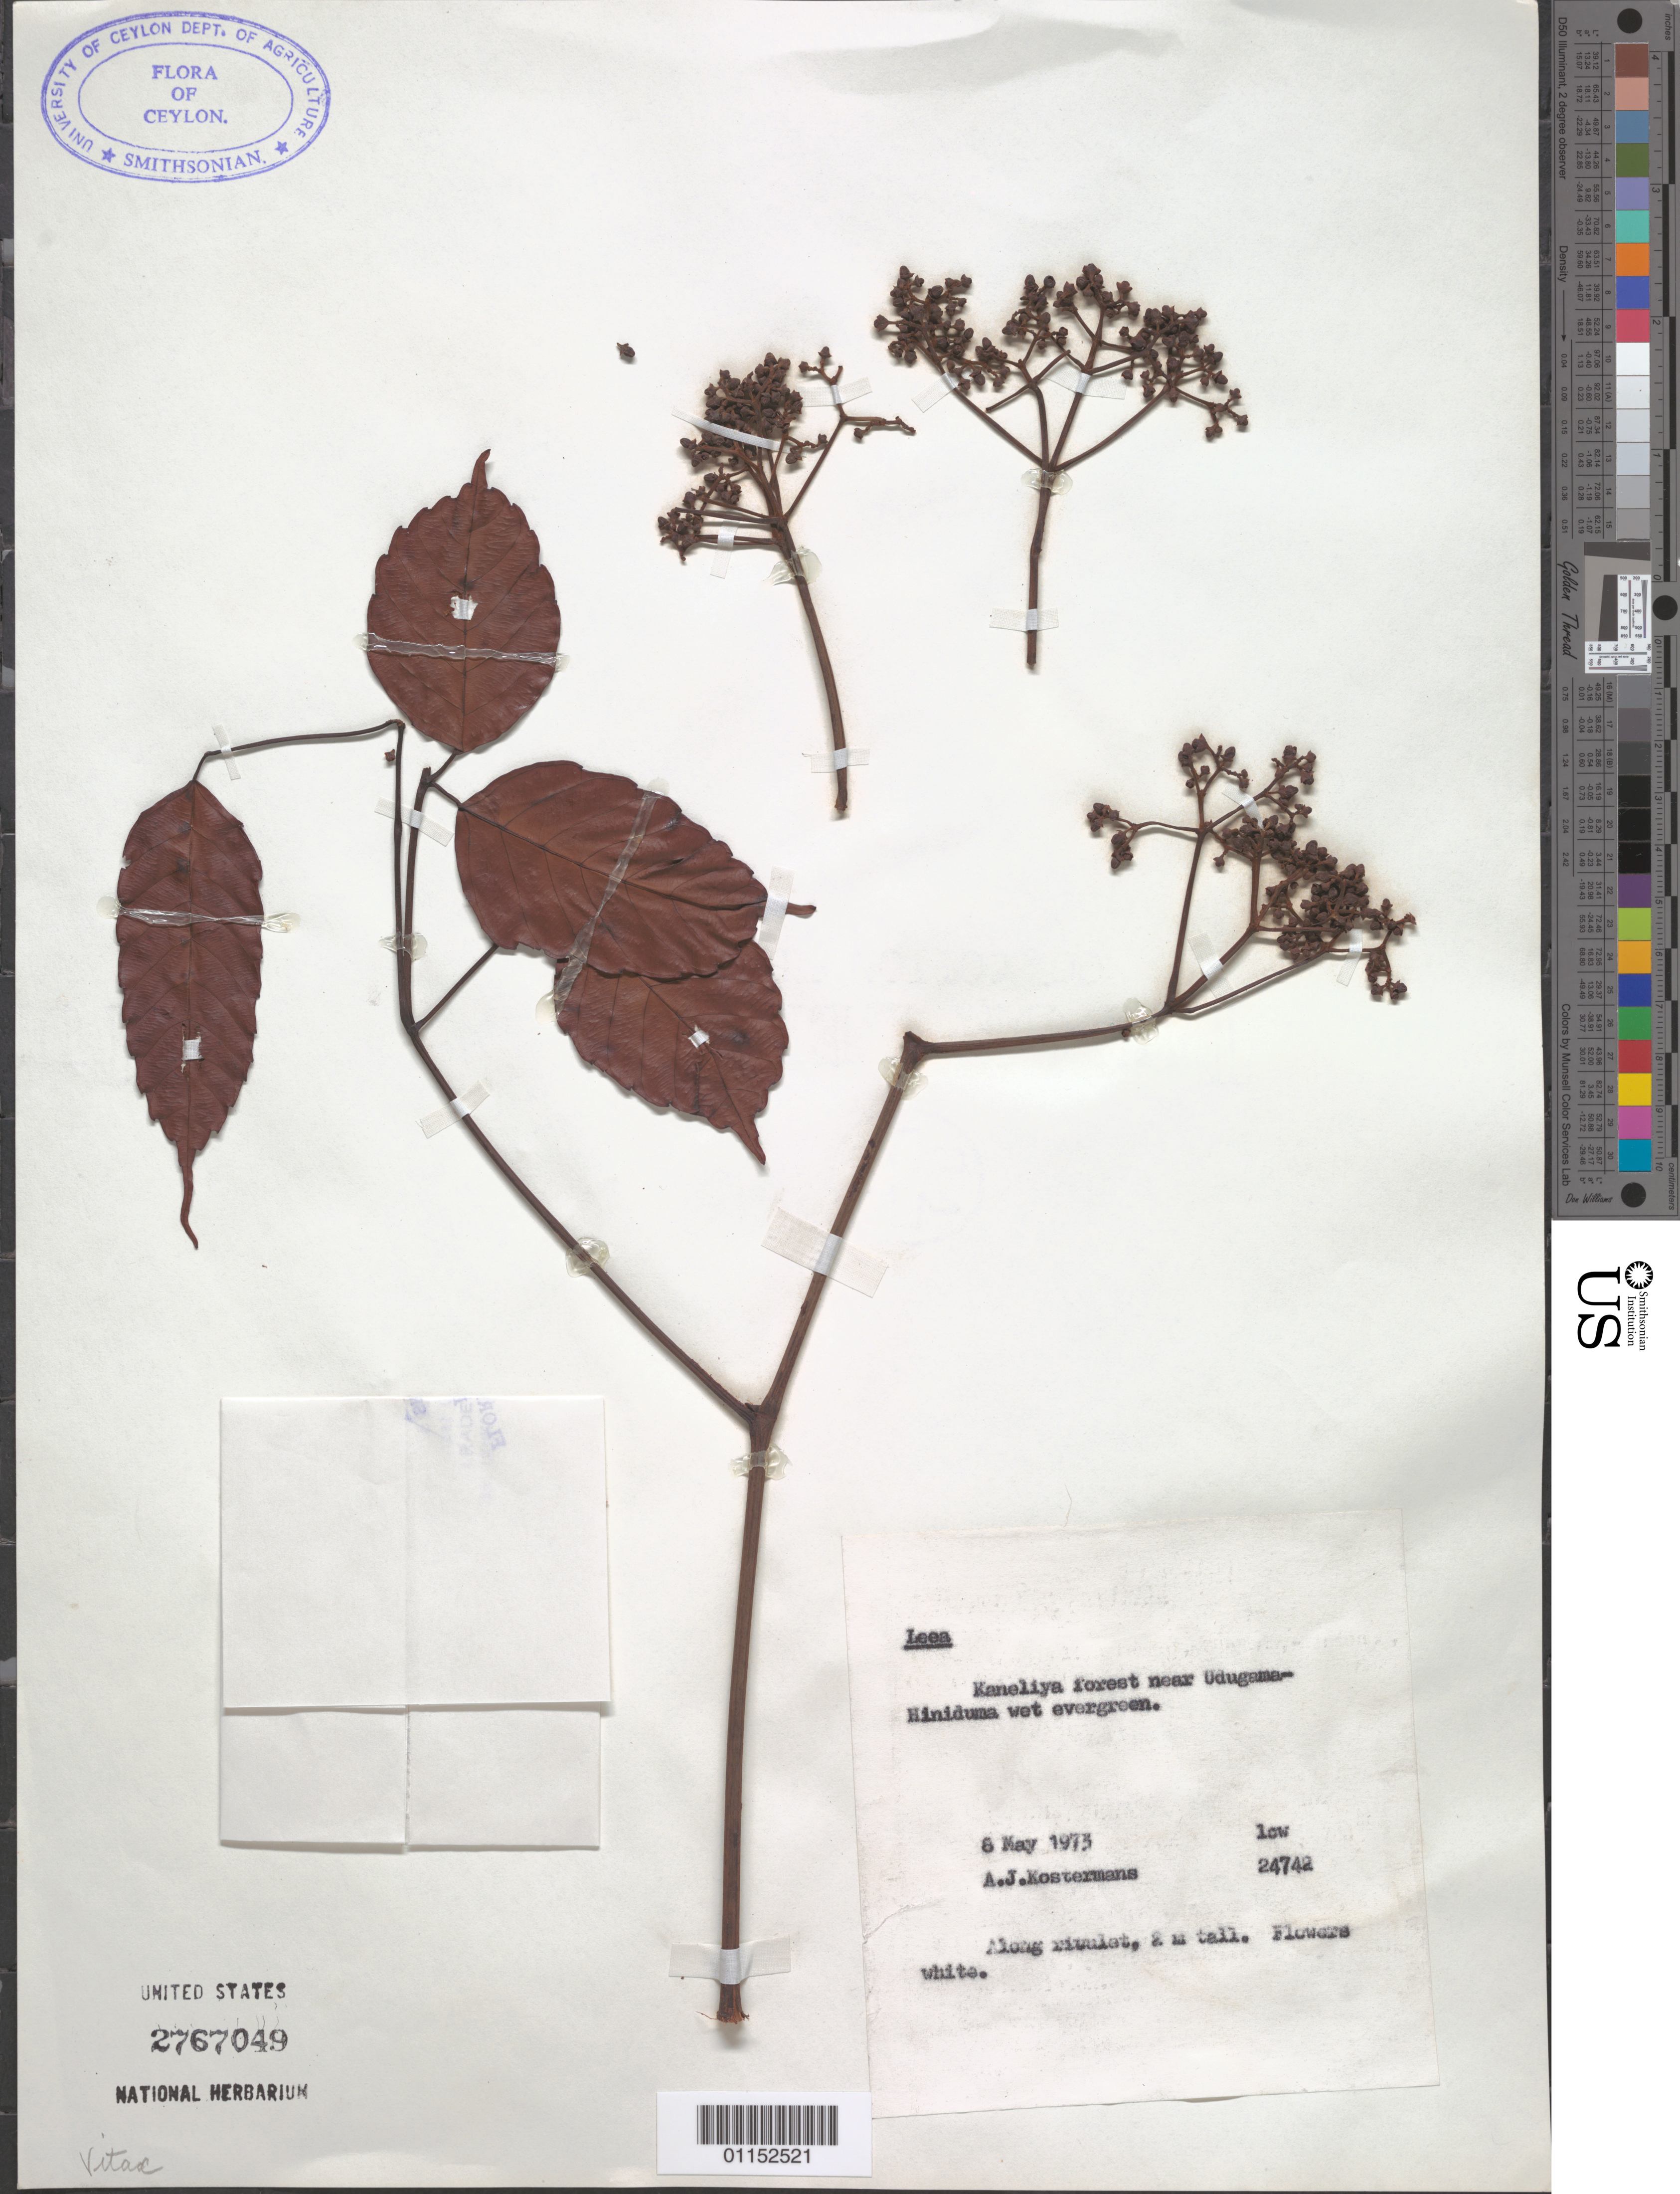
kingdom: Plantae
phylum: Tracheophyta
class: Magnoliopsida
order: Vitales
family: Vitaceae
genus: Leea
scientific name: Leea sp.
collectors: A. J. G. Kostermans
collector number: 24742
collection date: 1973-05-06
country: Sri Lanka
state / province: Southern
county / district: Galle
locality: Kaneliya forest near Udugama-Hiniduma.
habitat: Wet evergreen forest.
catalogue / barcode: US 2767049